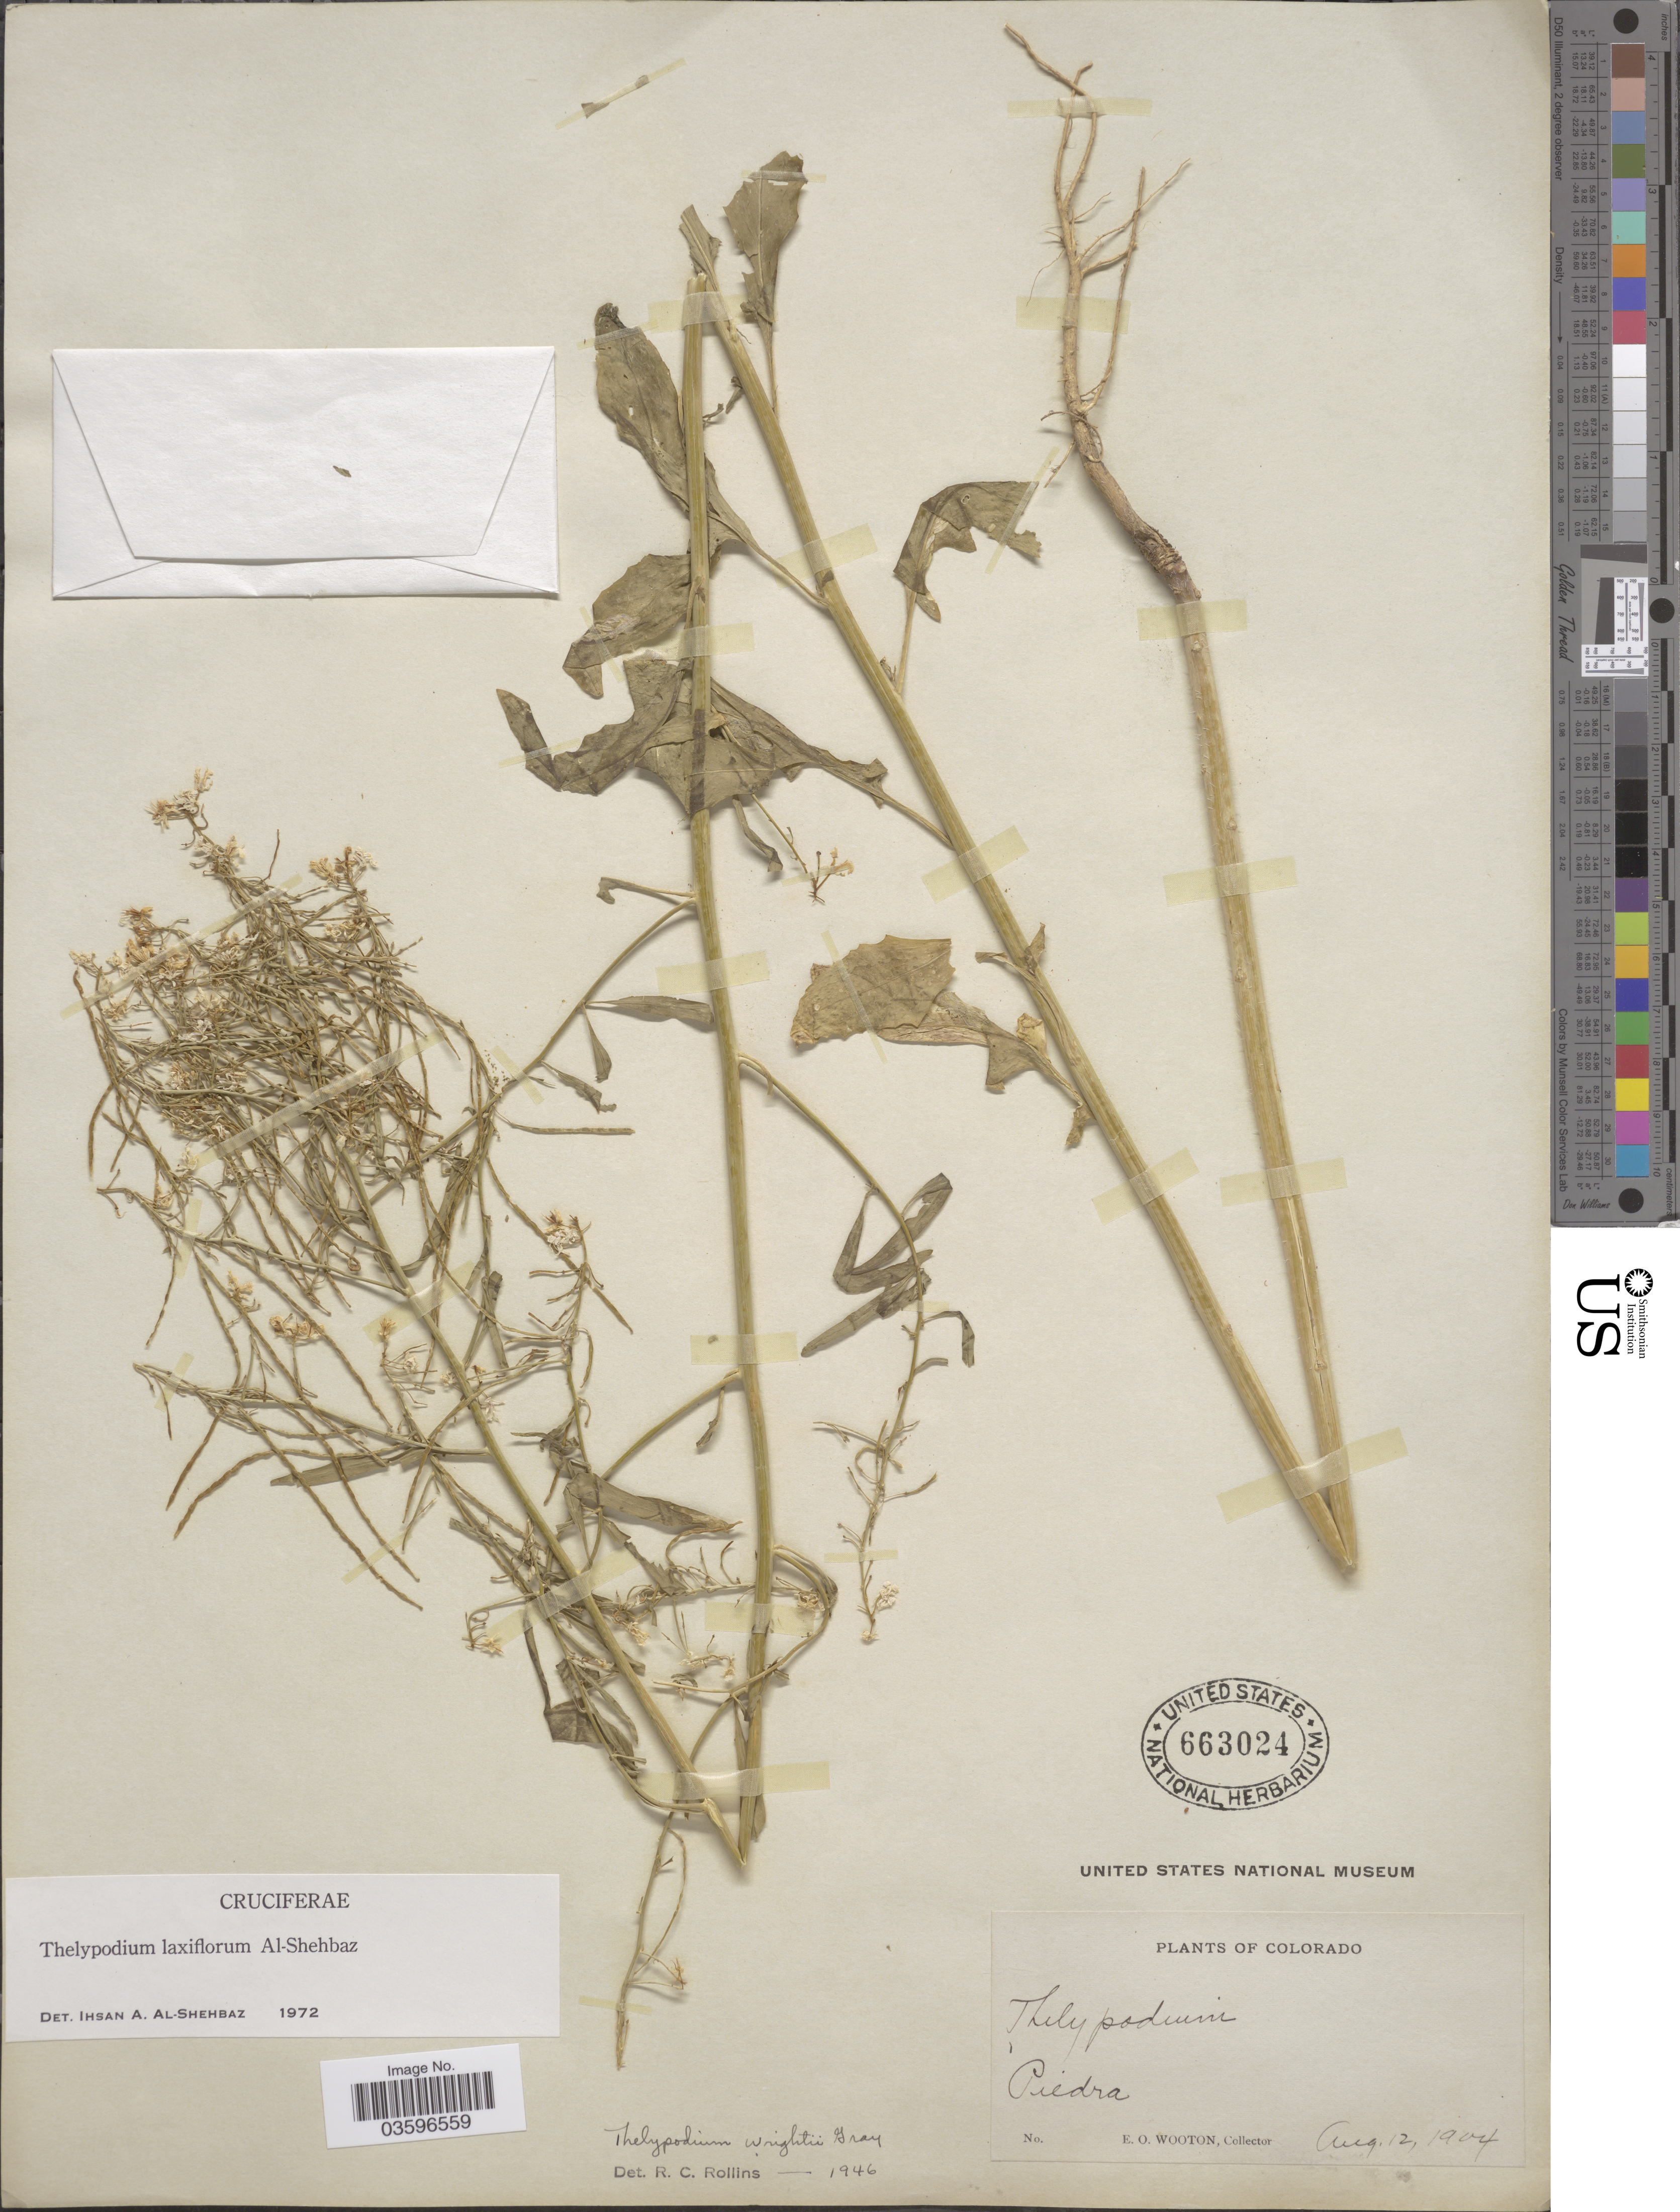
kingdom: Plantae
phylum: Tracheophyta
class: Magnoliopsida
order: Brassicales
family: Brassicaceae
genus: Thelypodium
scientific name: Thelypodium laxiflorum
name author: Al-Shehbaz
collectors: E. O. Wooton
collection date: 1904-08-12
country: United States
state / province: Colorado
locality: Piedra.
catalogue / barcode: US 663024